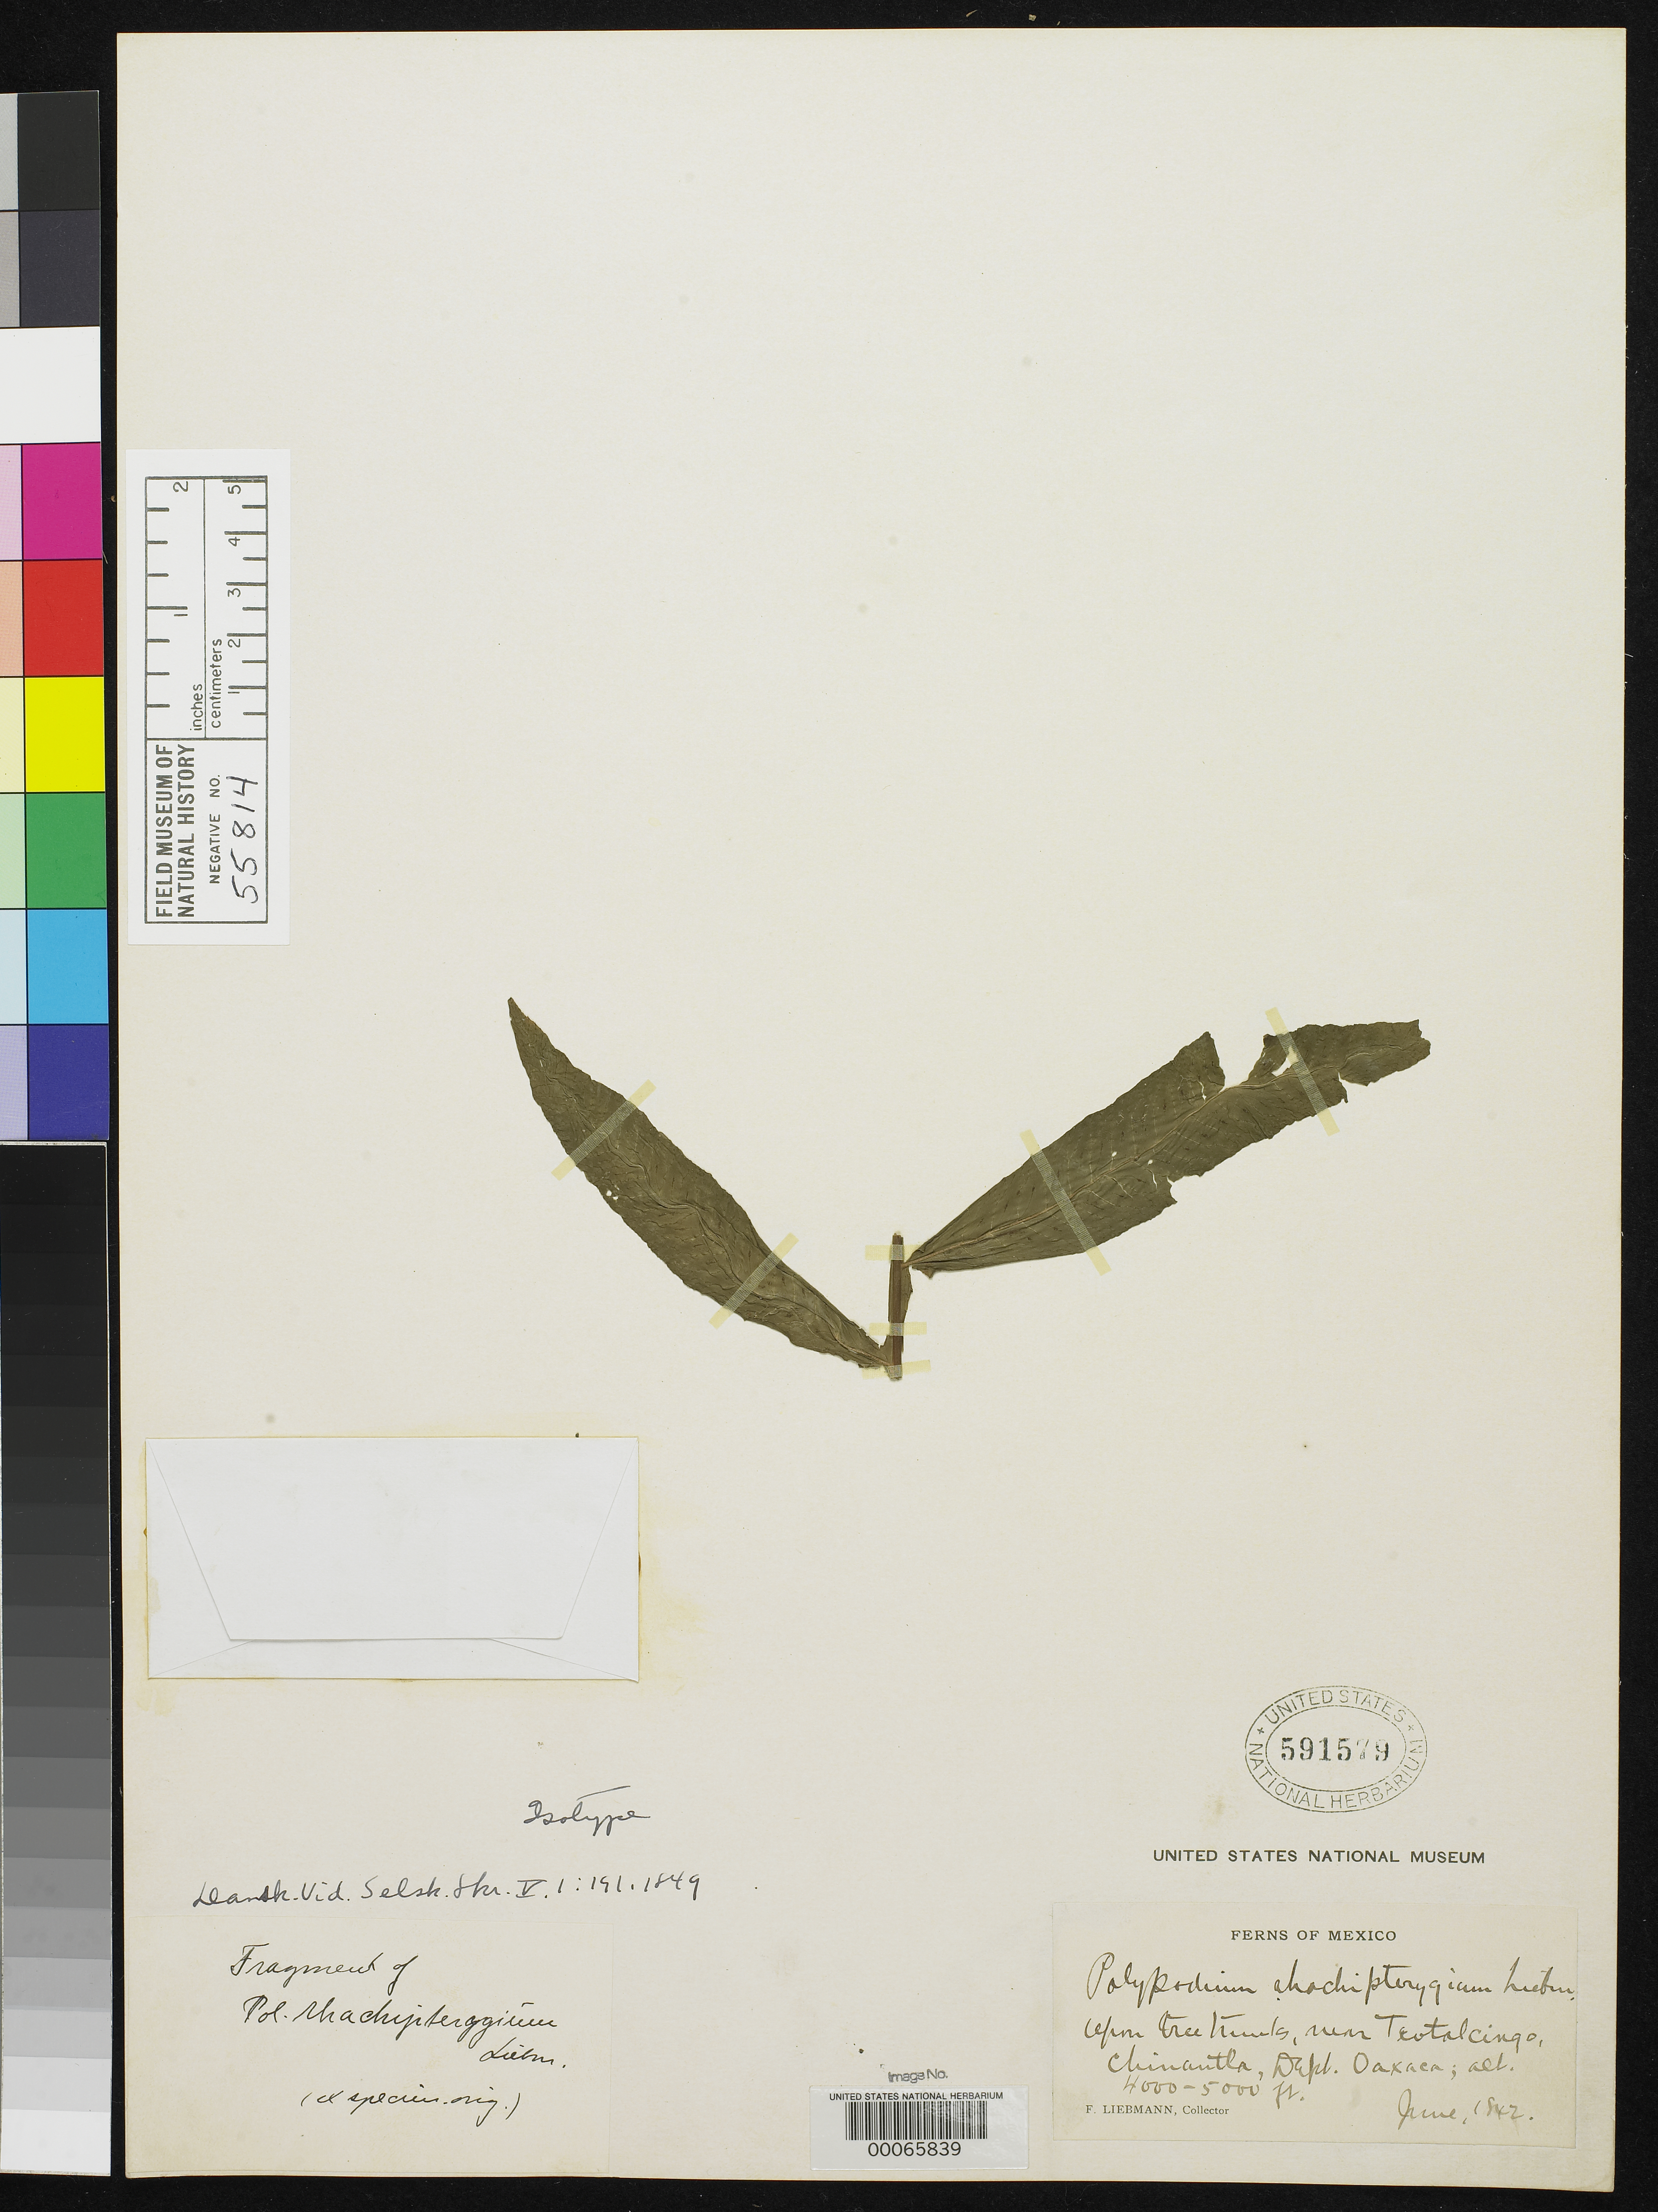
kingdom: Plantae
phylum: Tracheophyta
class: Polypodiopsida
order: Polypodiales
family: Polypodiaceae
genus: Polypodium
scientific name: Polypodium rhachipterygium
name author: Liebm.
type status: Type Collection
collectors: F. M. Liebmann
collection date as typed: Jun 1842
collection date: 1842-06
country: Mexico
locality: E of Monserrat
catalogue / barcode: US 591579